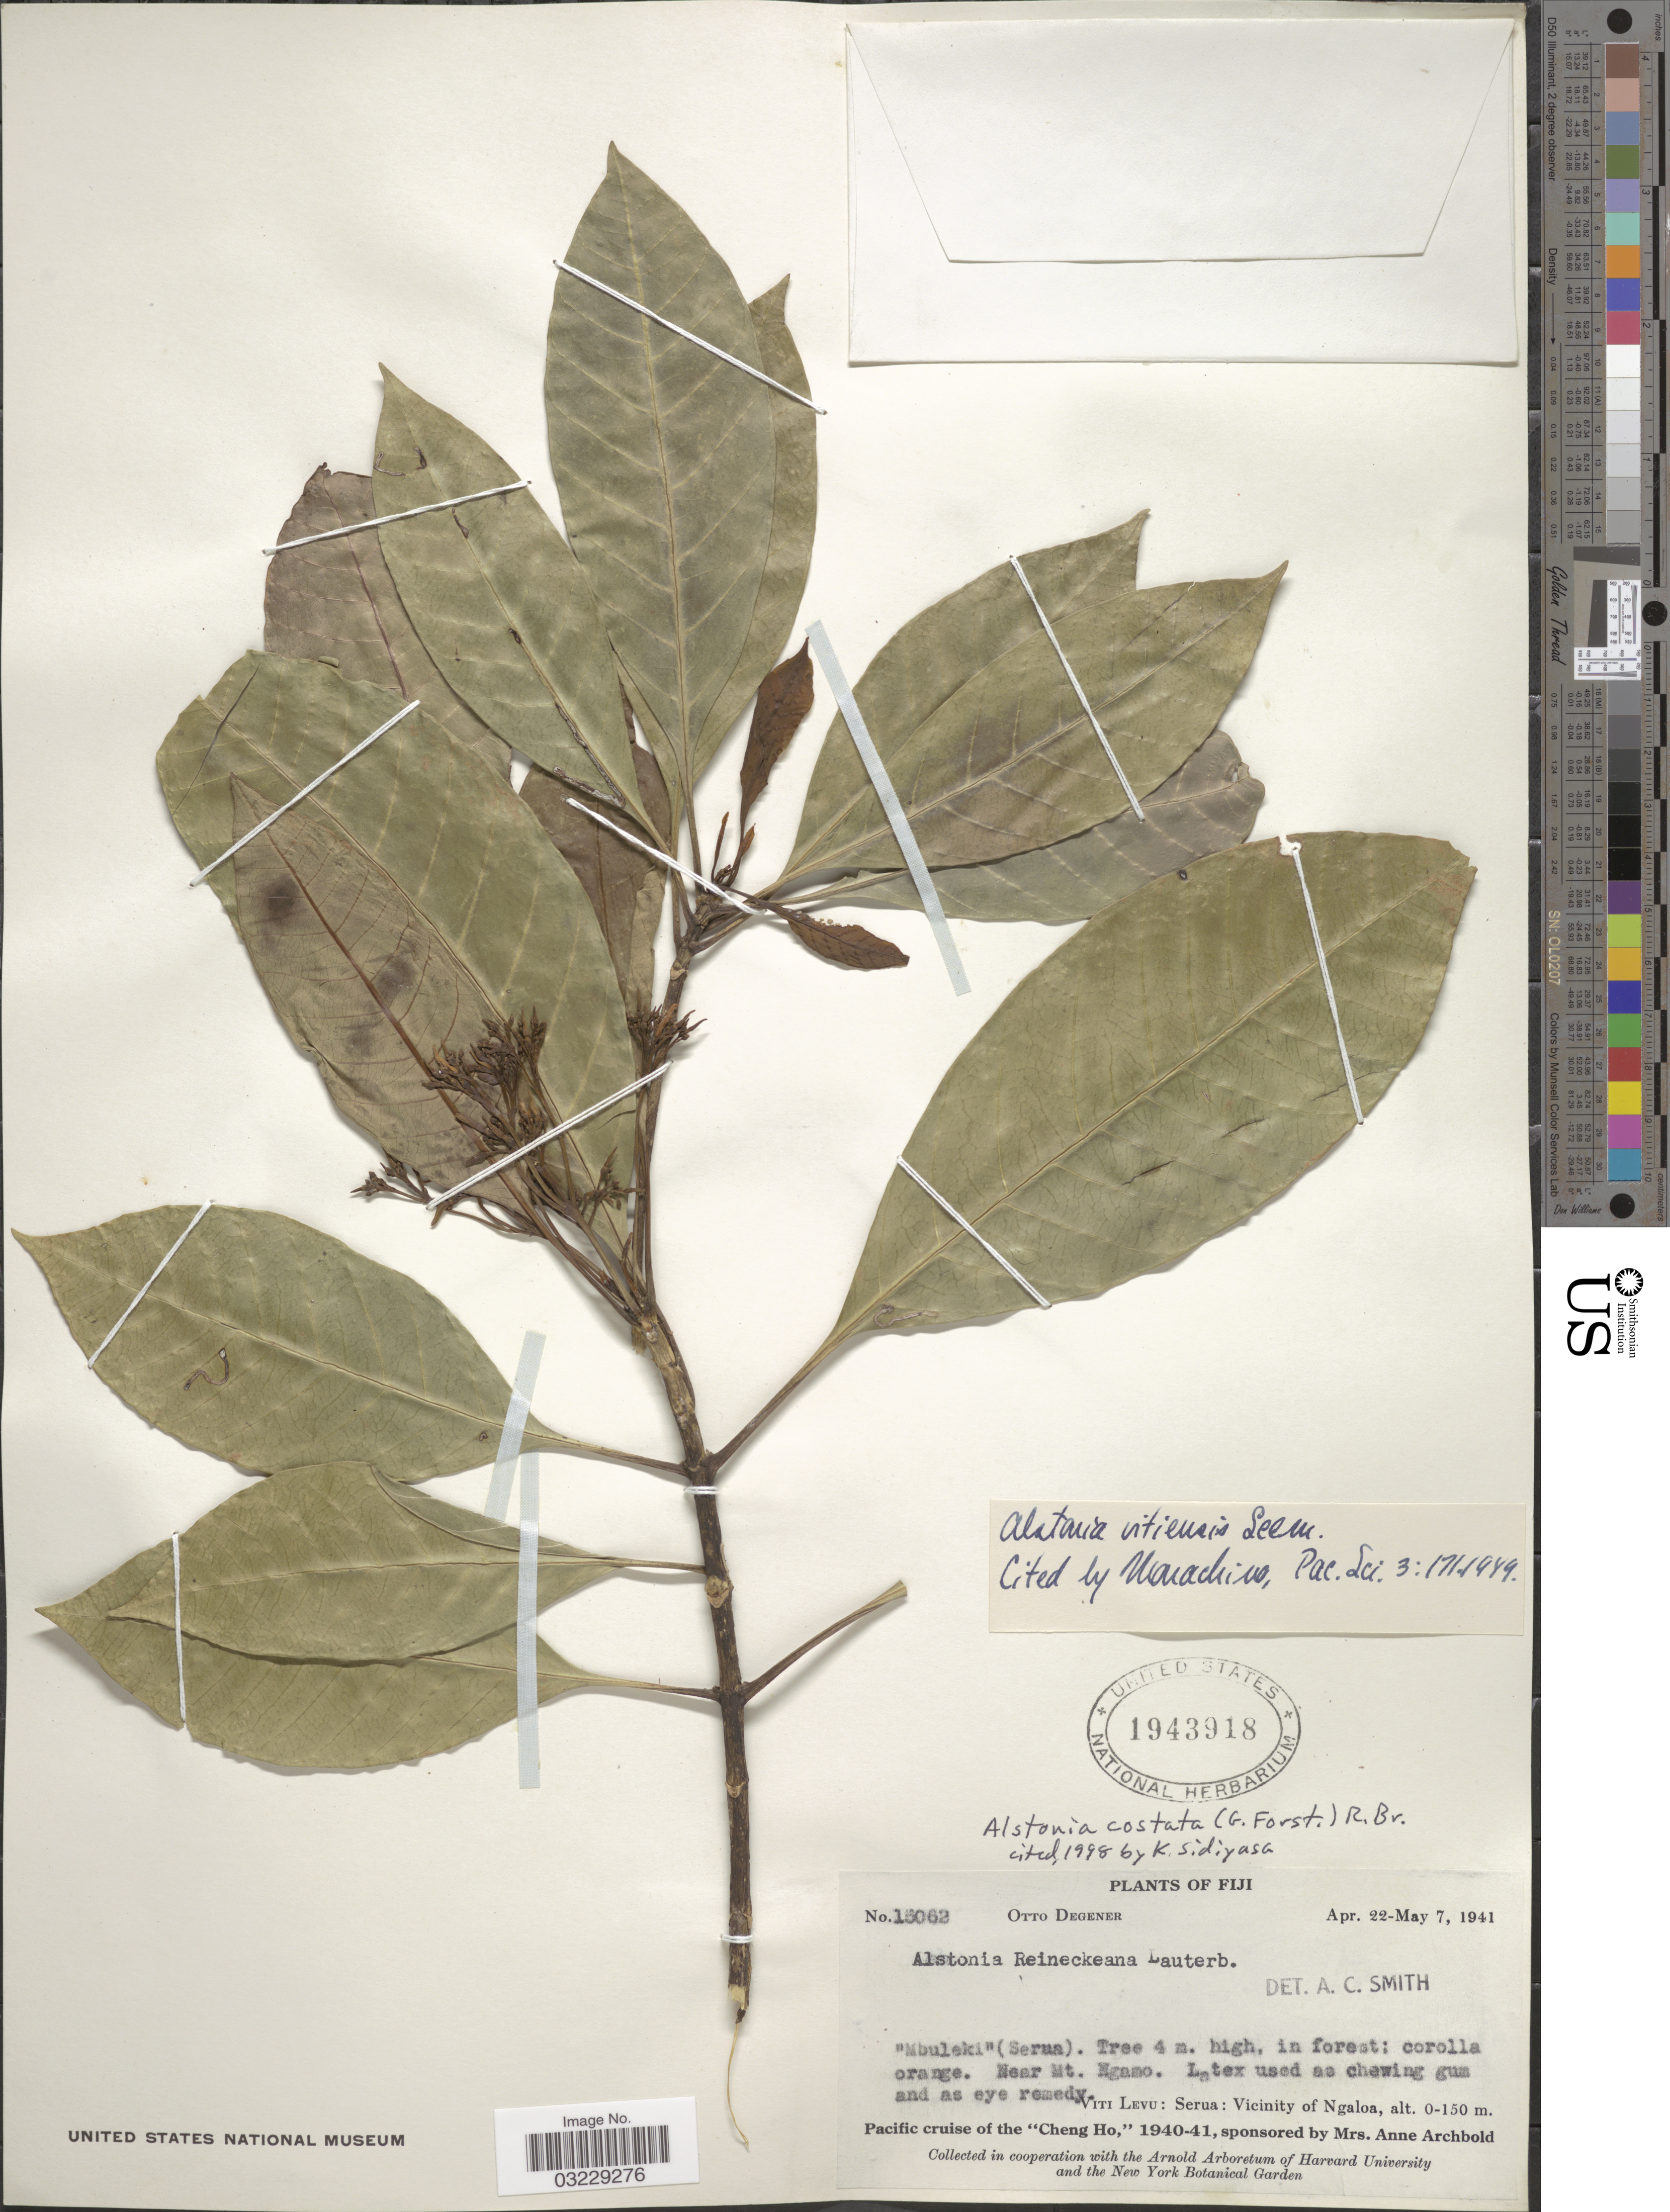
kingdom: Plantae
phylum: Tracheophyta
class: Magnoliopsida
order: Gentianales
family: Apocynaceae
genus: Alstonia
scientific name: Alstonia costata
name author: (G. Forst.) R. Br.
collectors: O. Degener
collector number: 15062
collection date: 1941-04-22/1941-05-07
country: Fiji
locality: Viti Levu: Serua: Vicinity of Ngaloa. Near Mt. Ngamo.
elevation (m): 0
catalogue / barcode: US 1943918